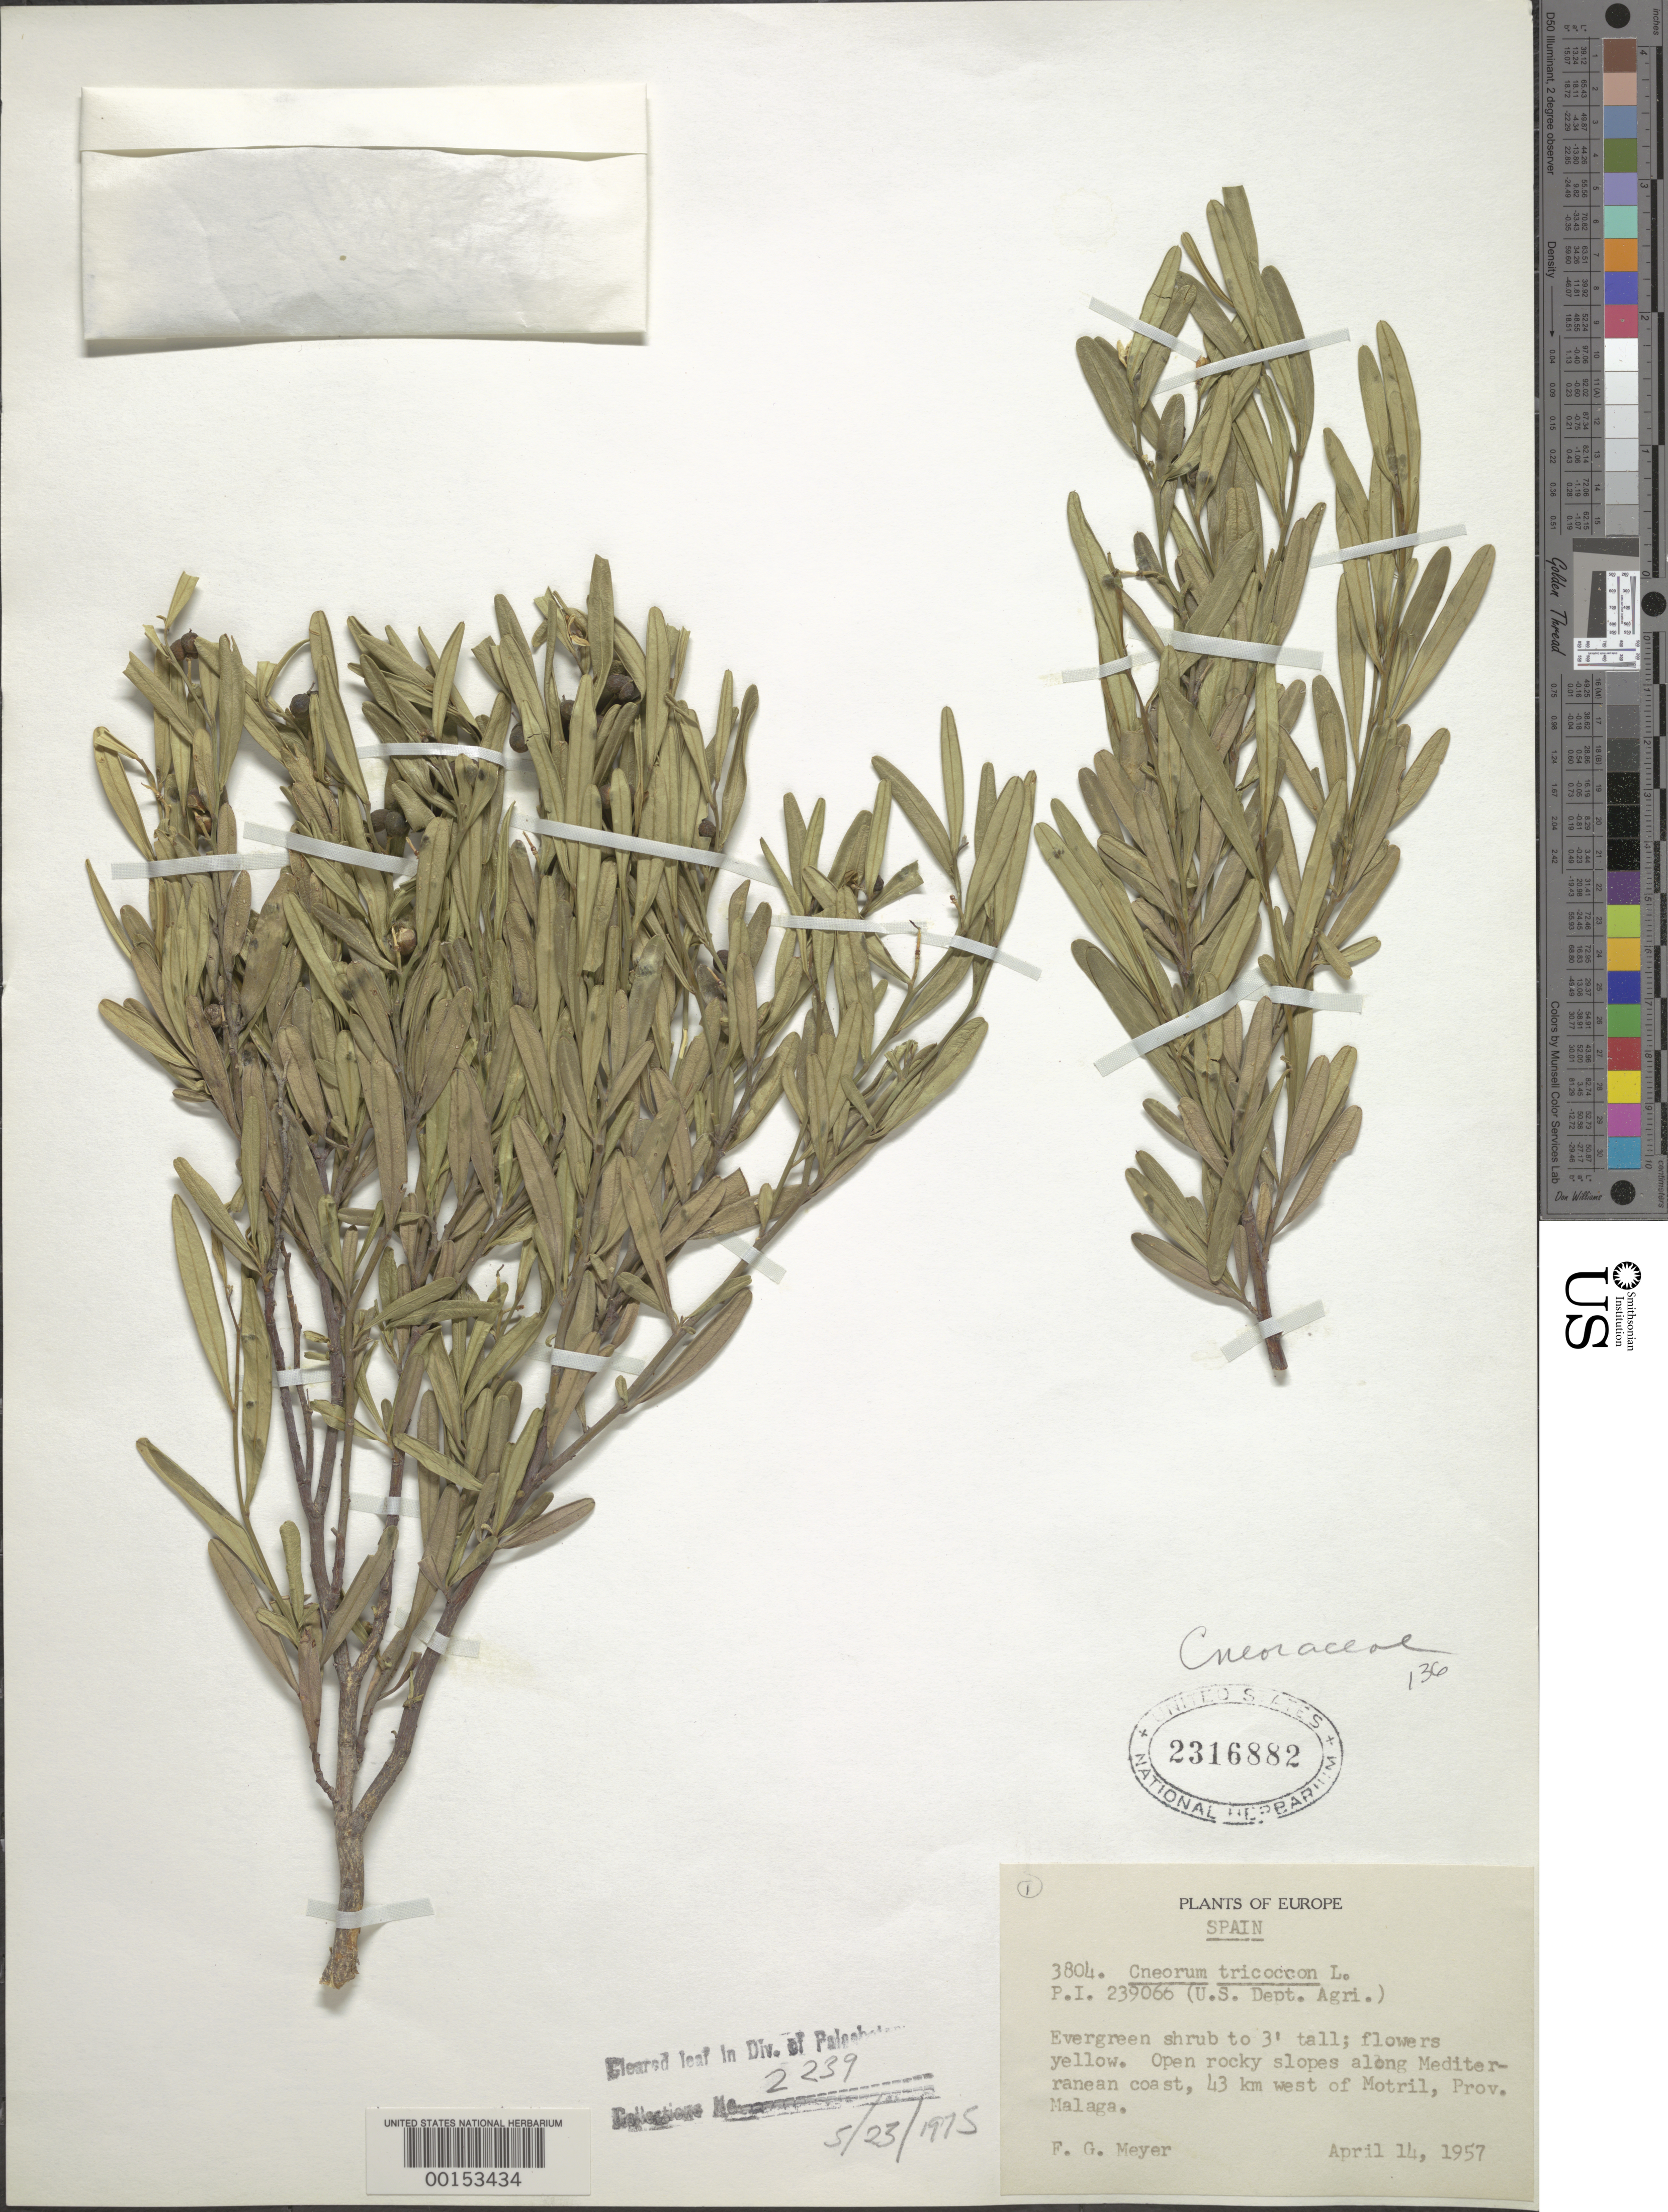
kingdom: Plantae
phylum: Tracheophyta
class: Magnoliopsida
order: Sapindales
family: Rutaceae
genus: Cneorum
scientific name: Cneorum tricoccon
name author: L.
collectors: F. G. Meyer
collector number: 3804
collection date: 1957-04-14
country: Spain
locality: Open rocky slopes Mediterranean coast, 43 km west of Mortil, Prov. Malaga.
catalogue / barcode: US 2316882